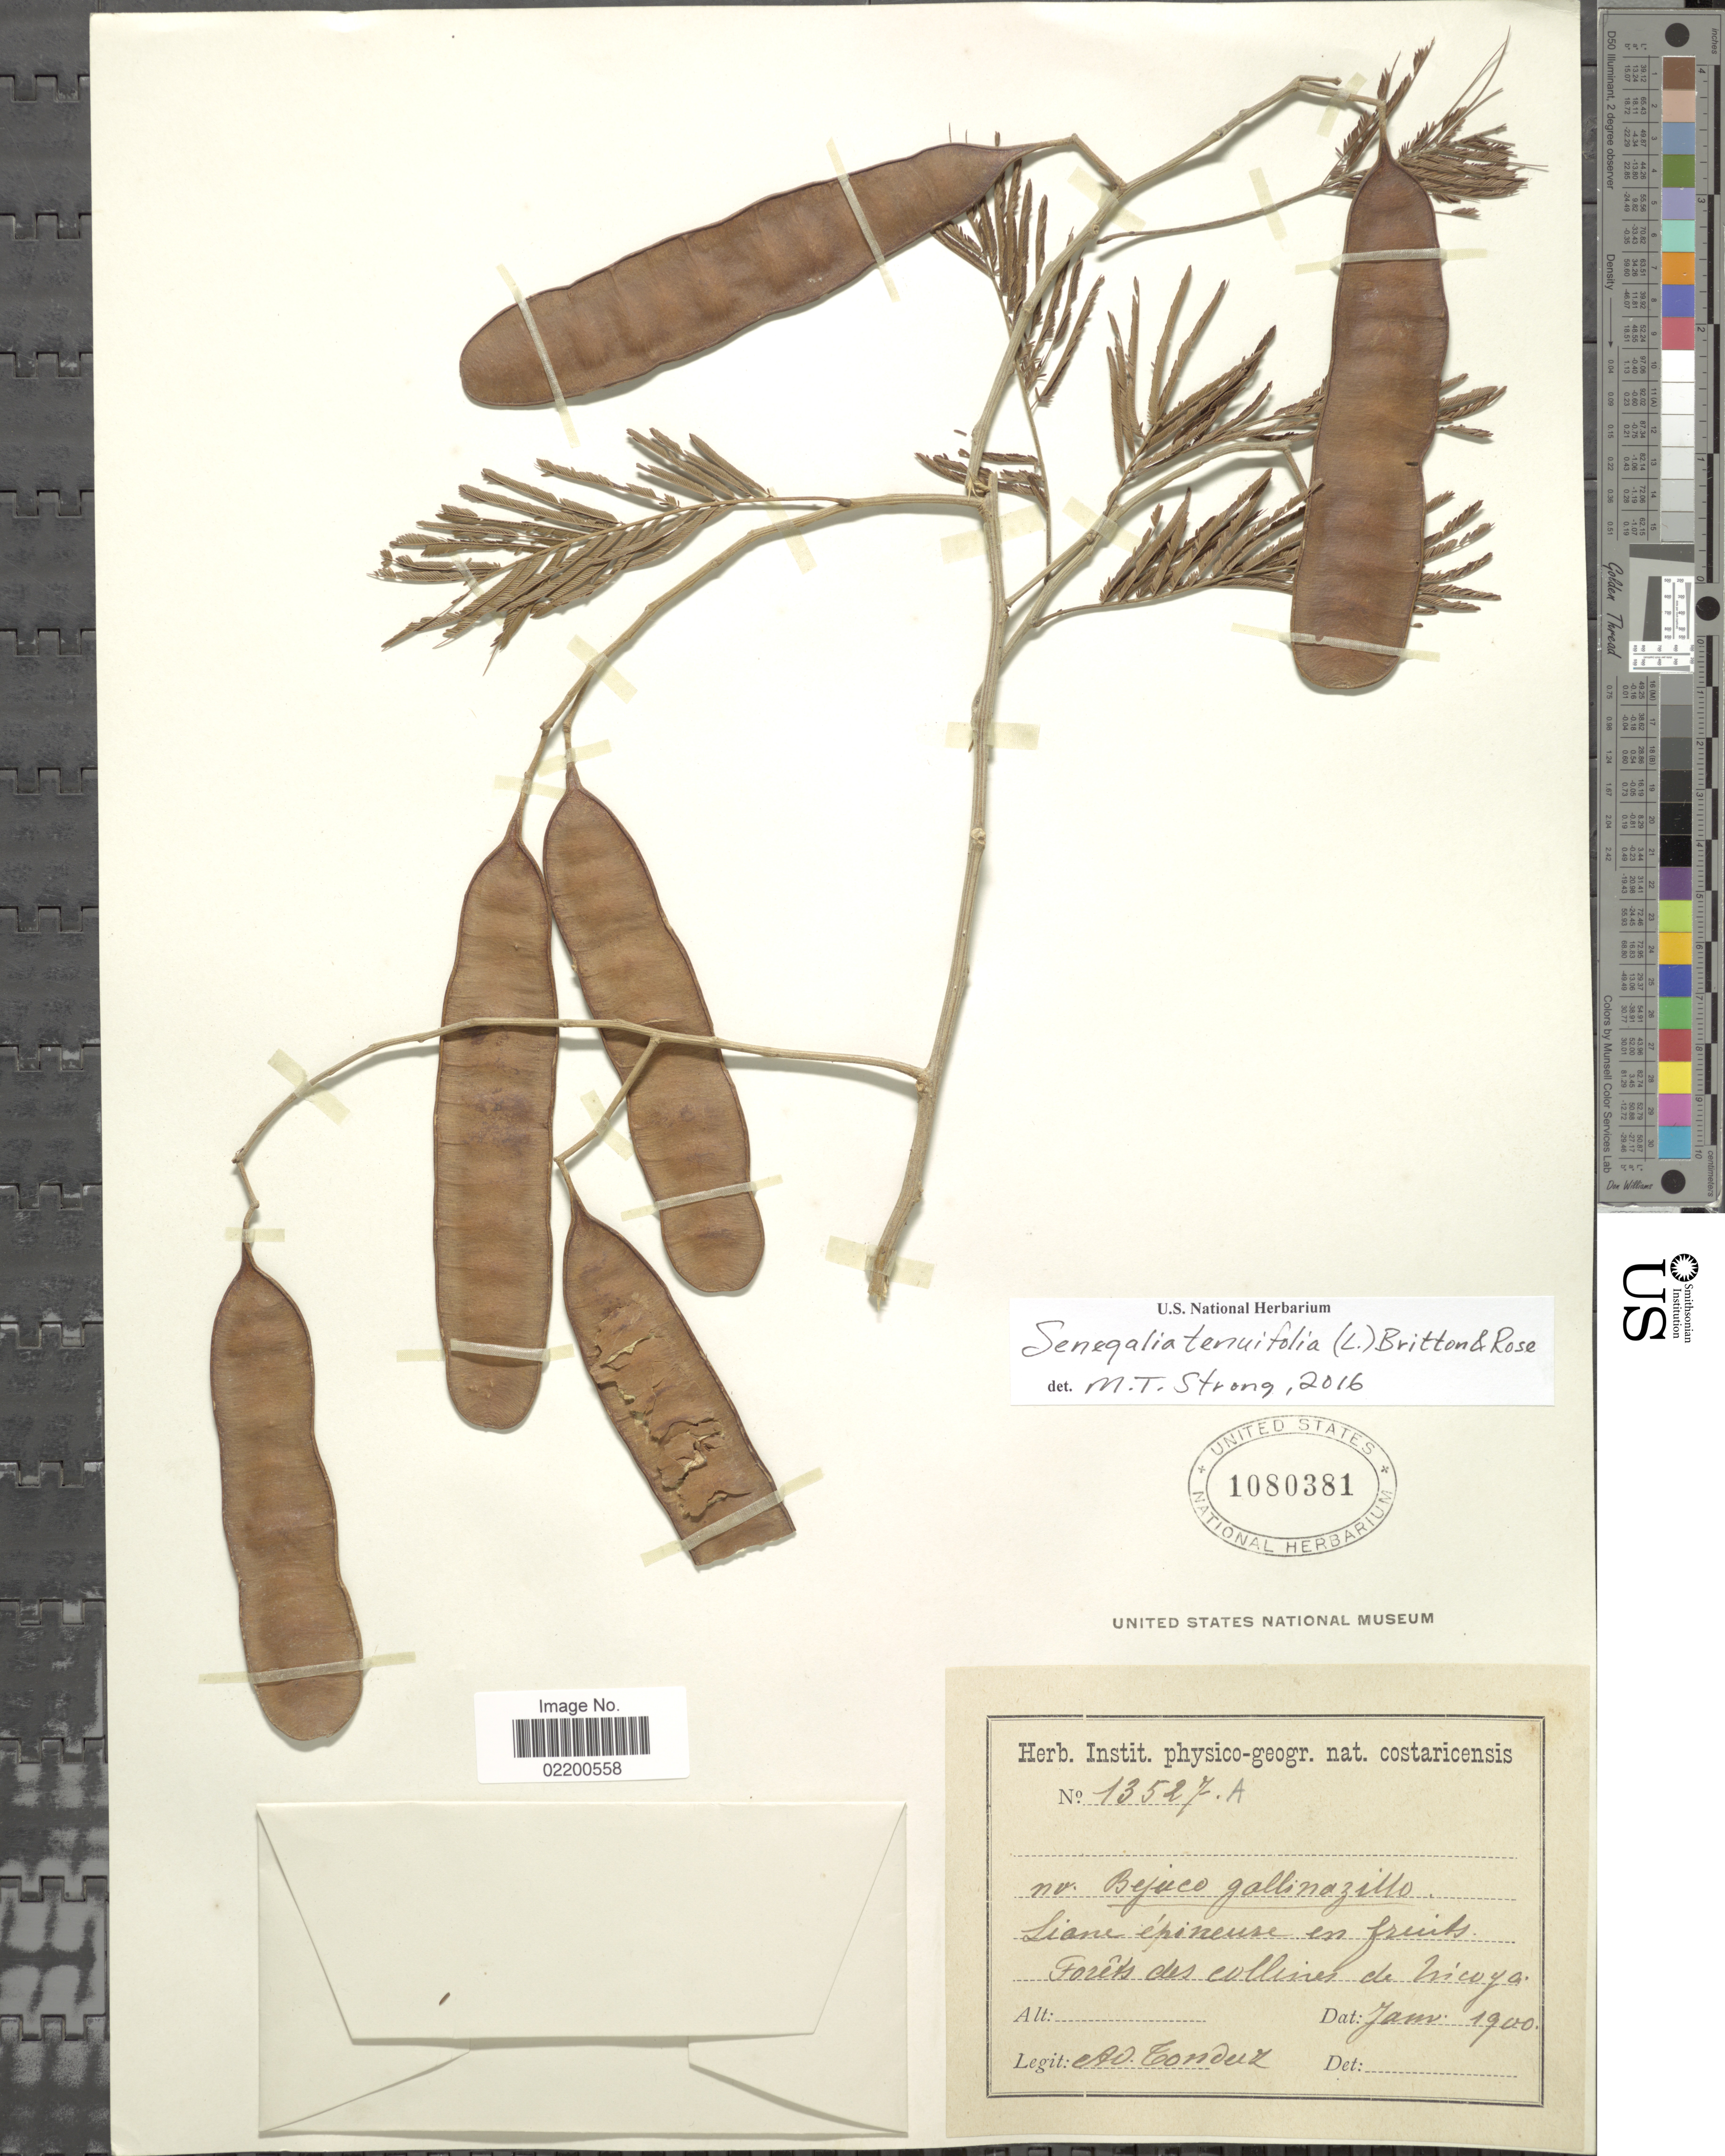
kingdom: Plantae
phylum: Tracheophyta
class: Magnoliopsida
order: Fabales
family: Fabaceae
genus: Senegalia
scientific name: Senegalia tenuifolia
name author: (L.) Britton & Rose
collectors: A. Tonduz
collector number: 13527A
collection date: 1900-01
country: Costa Rica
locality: Forets des collines de Nicoya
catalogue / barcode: US 1080381